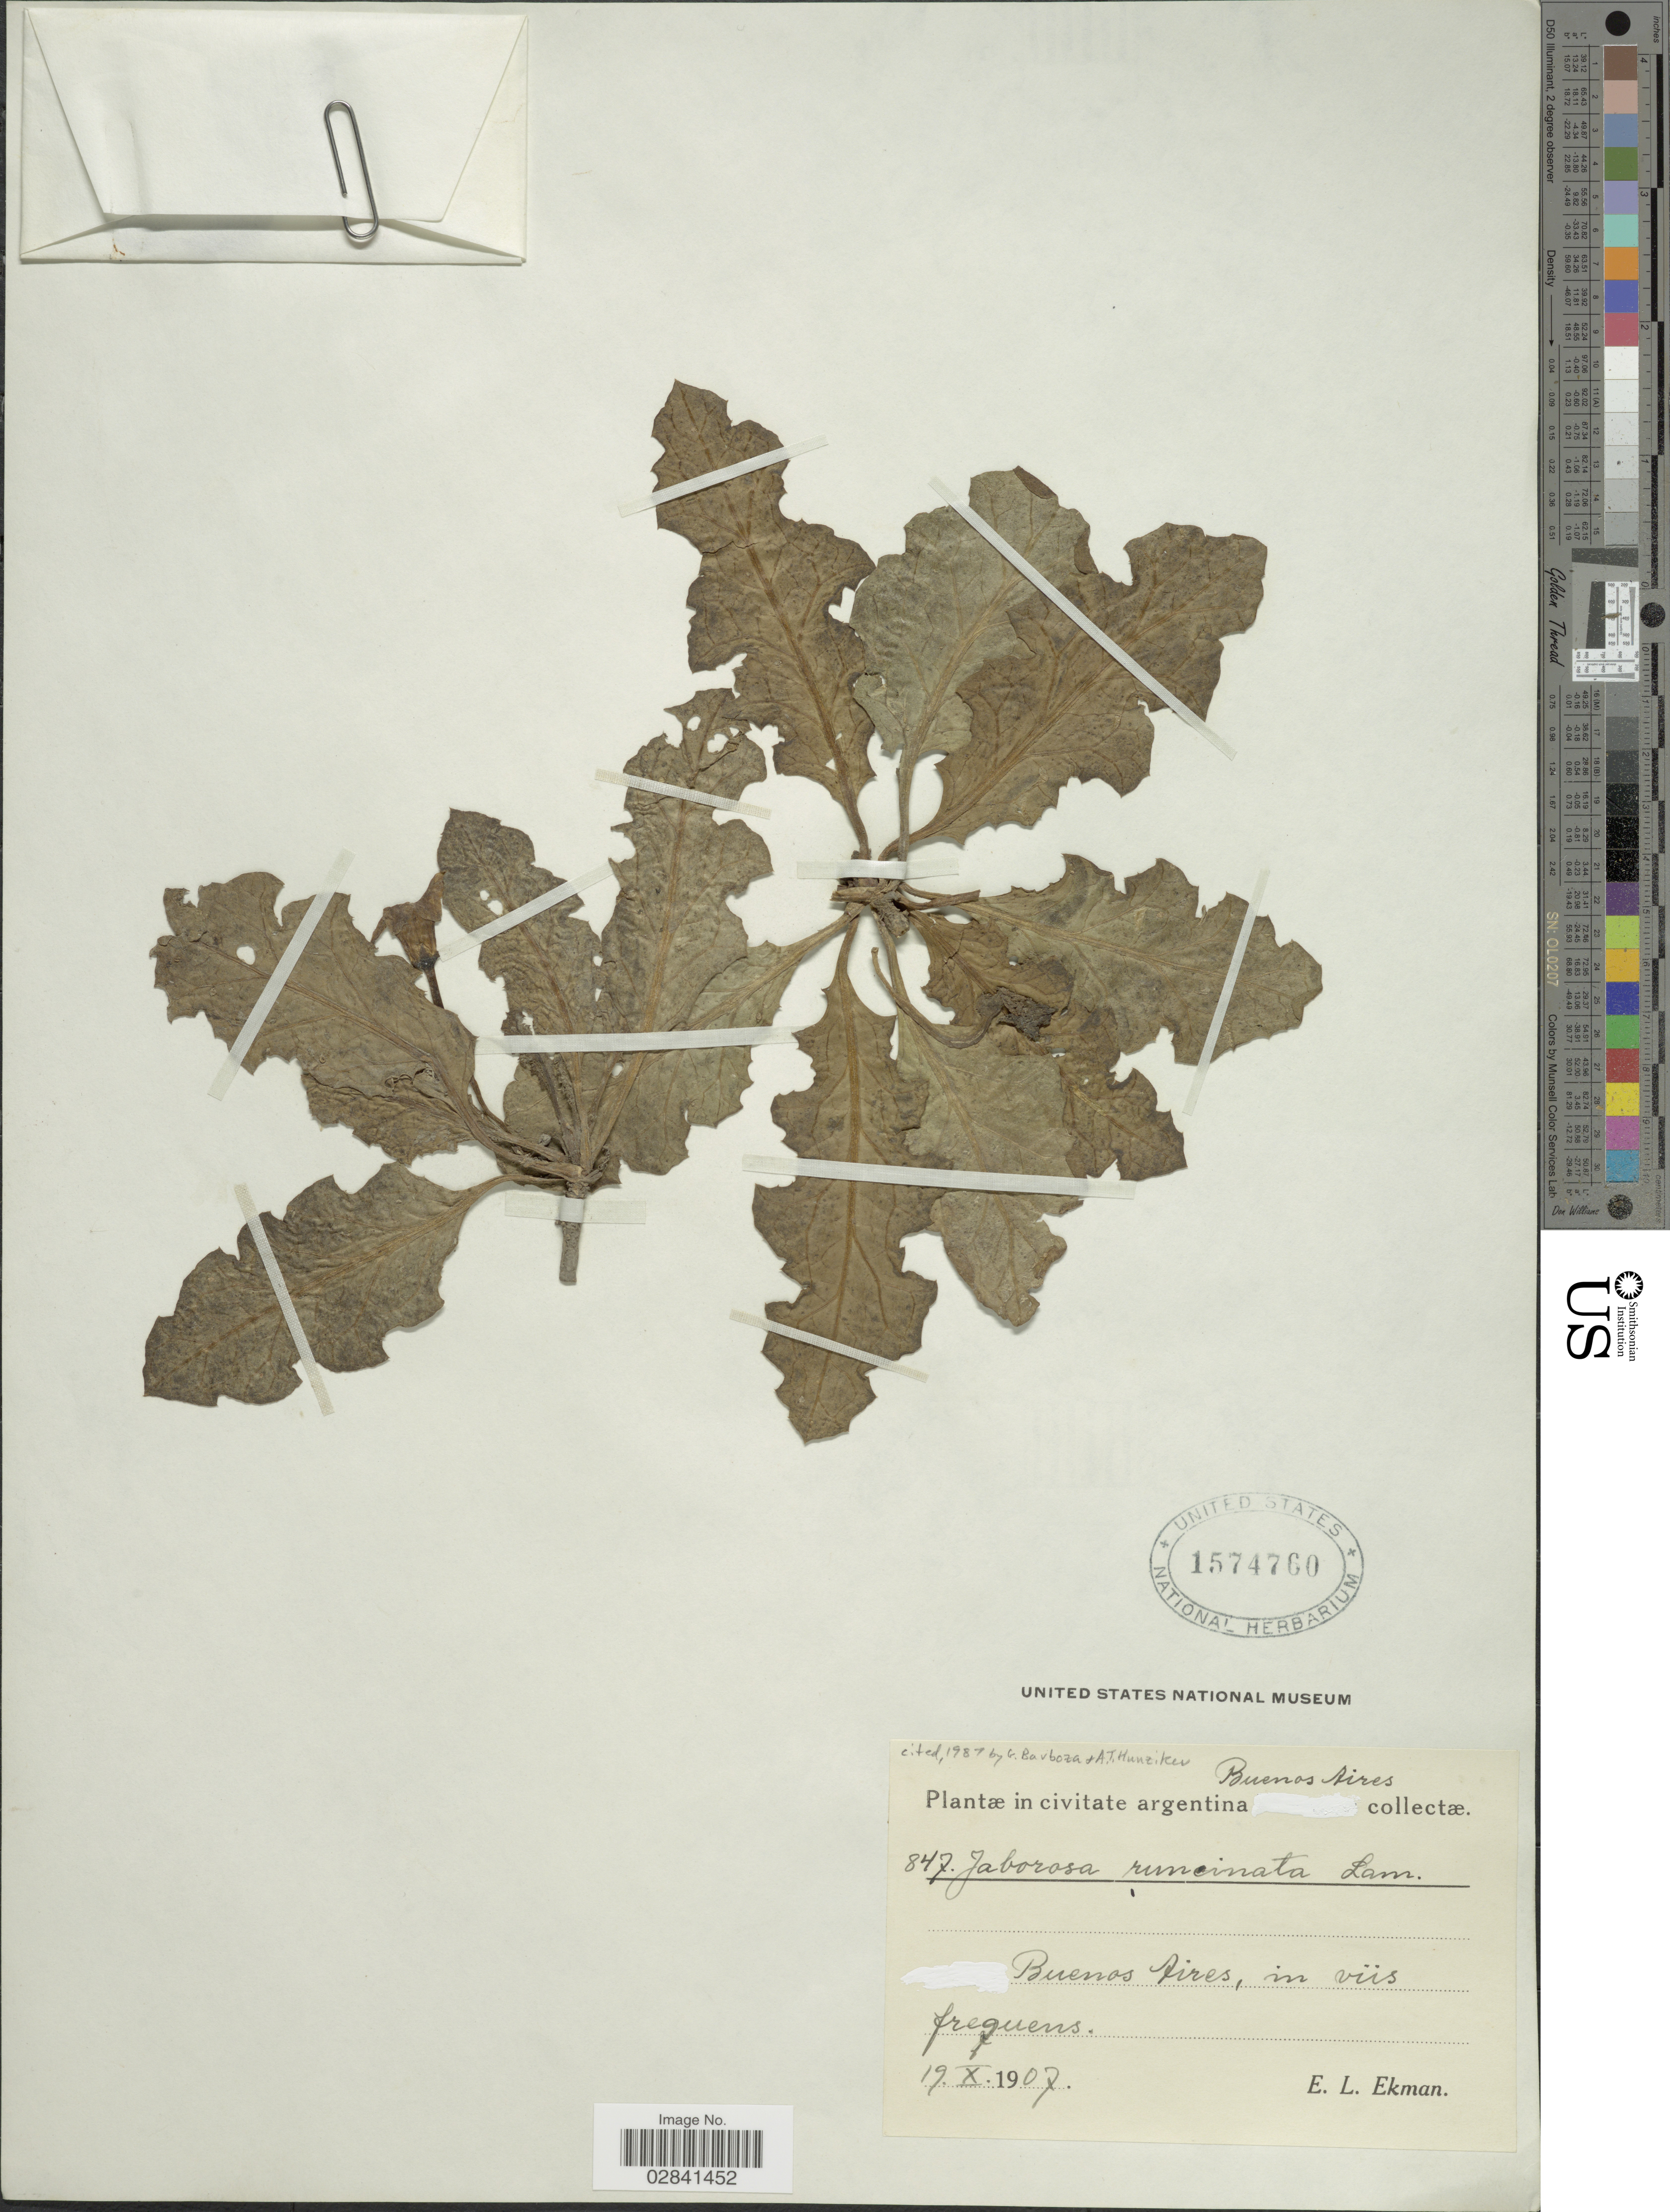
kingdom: Plantae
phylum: Tracheophyta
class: Magnoliopsida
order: Solanales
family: Solanaceae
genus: Jaborosa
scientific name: Jaborosa runcinata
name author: Lam.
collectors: E. L. Ekman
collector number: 847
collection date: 1907-10-19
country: Argentina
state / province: Buenos Aires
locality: In viis frequens.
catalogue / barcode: US 1574760